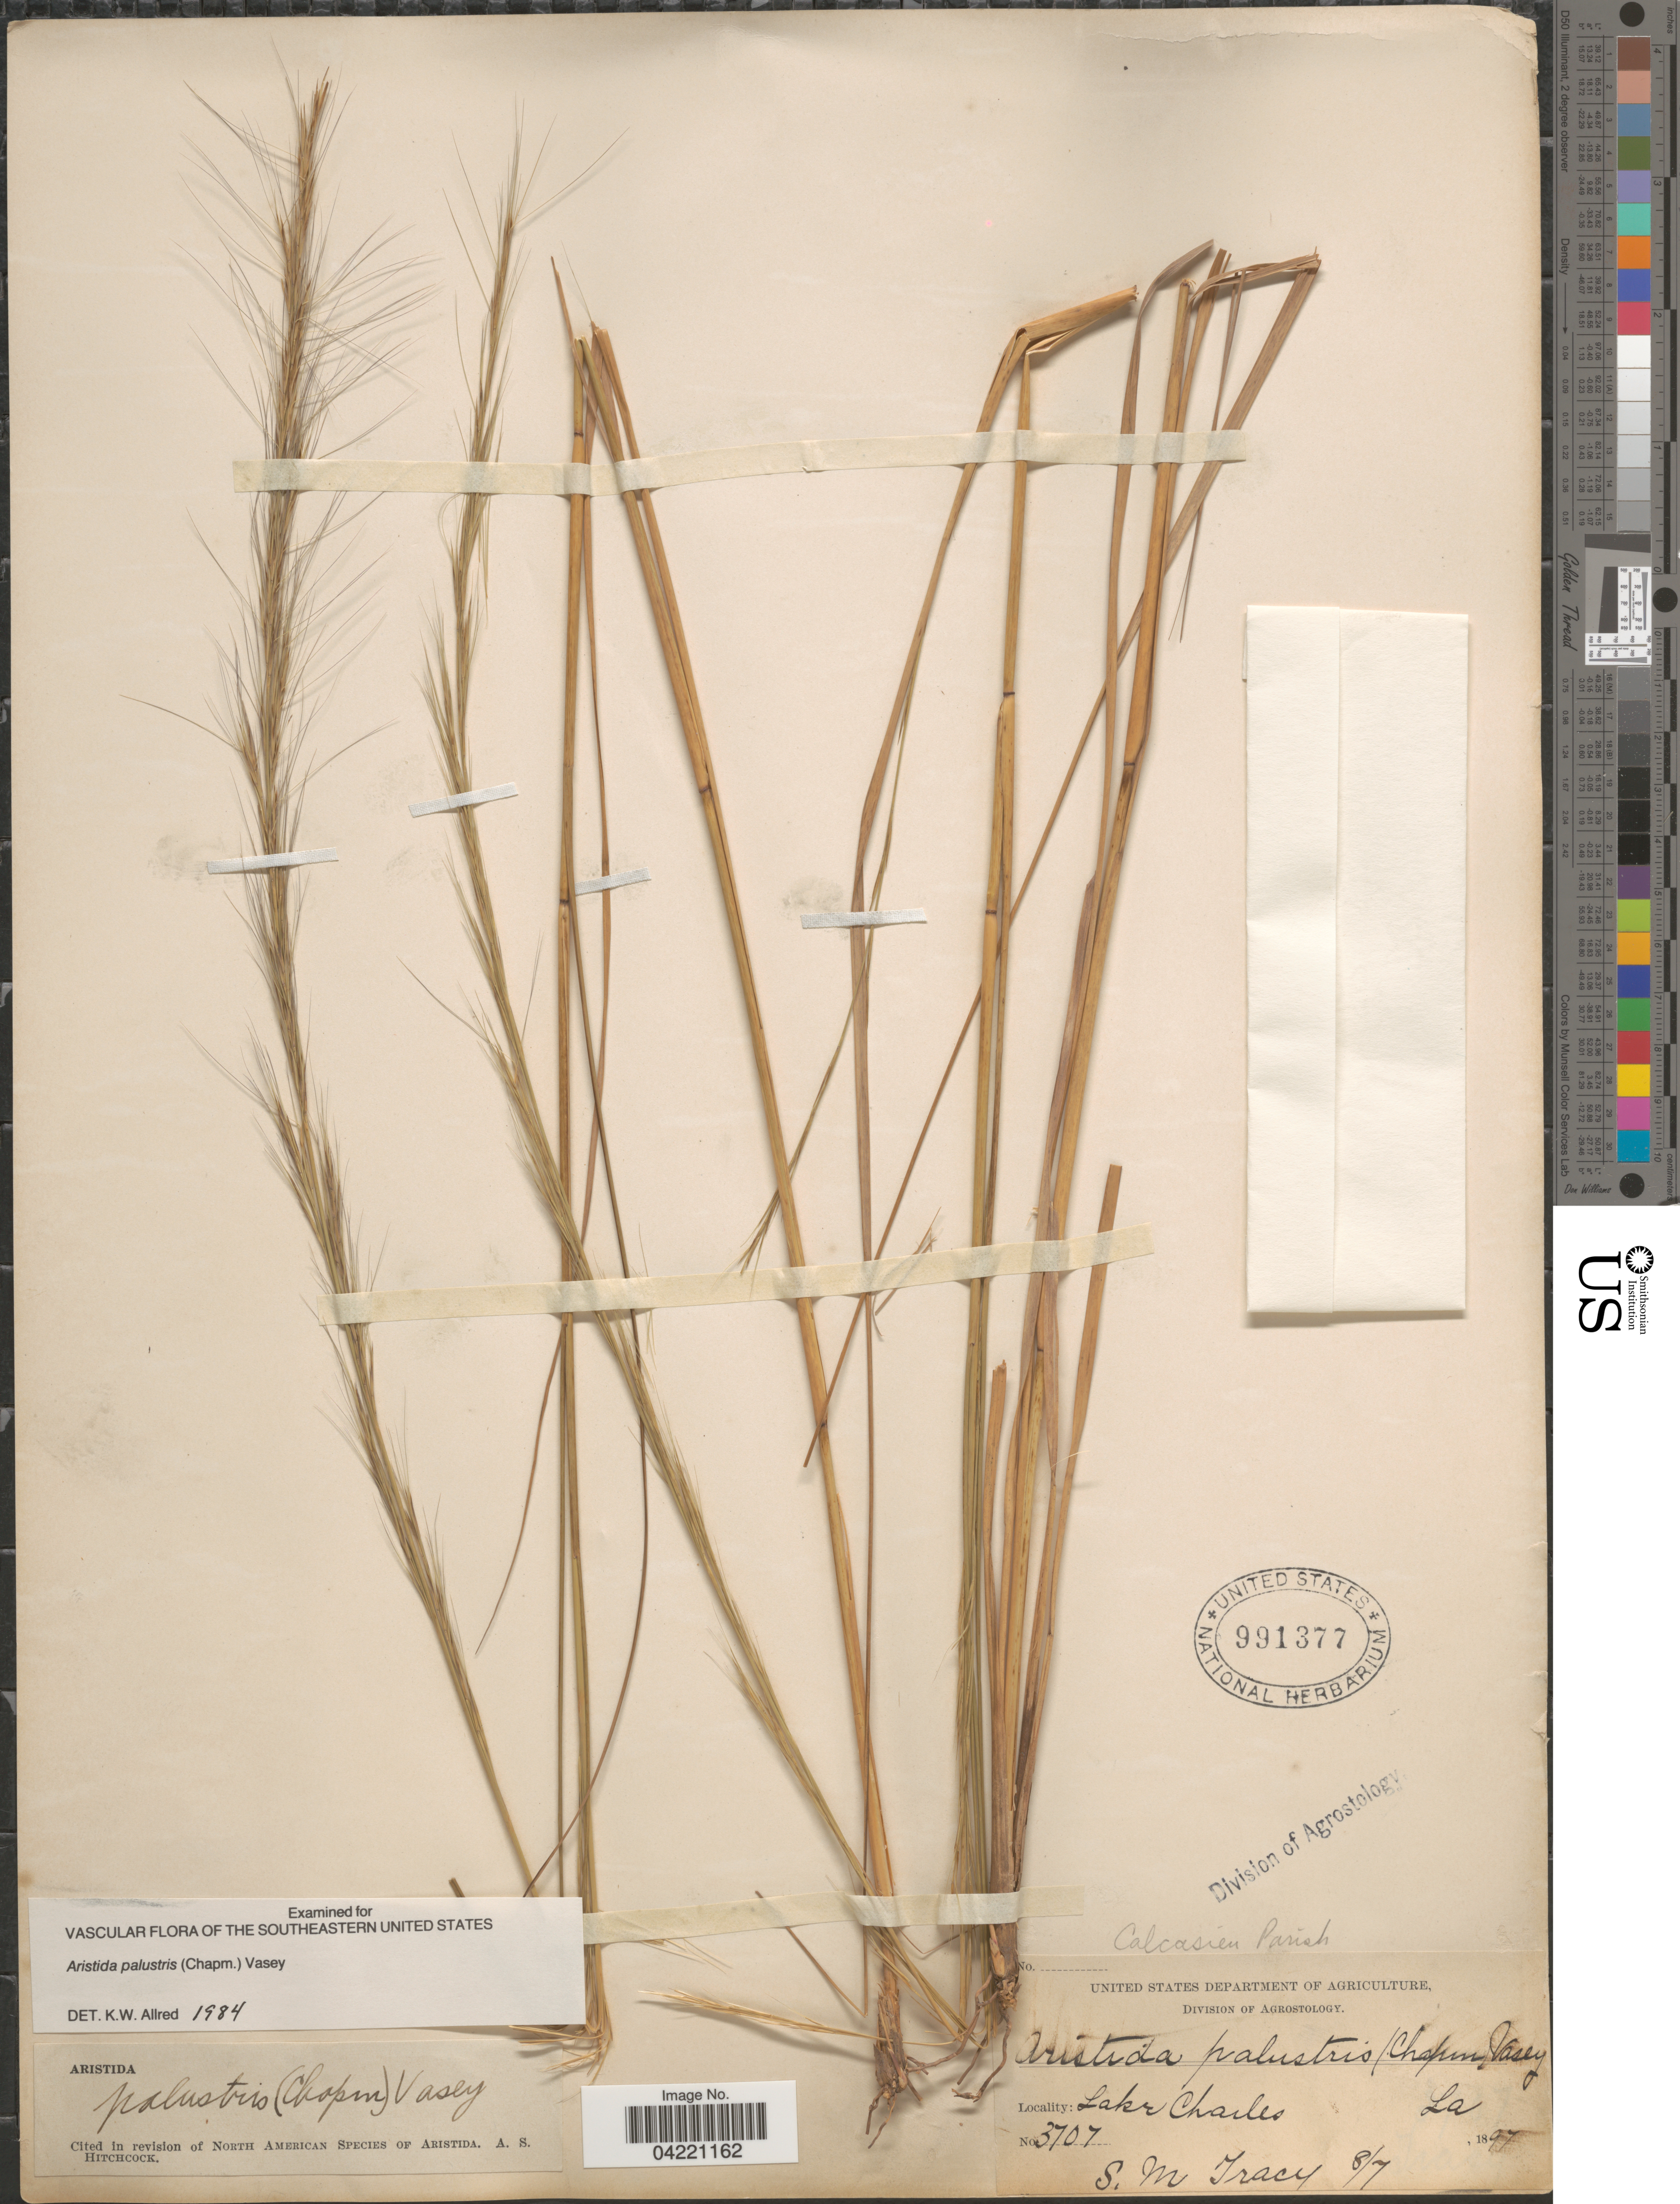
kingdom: Plantae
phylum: Tracheophyta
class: Liliopsida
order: Poales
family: Poaceae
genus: Aristida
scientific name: Aristida palustris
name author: (Chapm.) Vasey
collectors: S. M. Tracy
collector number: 3707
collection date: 1897-08-07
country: United States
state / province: Louisiana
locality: Lake Charles. Calcasieu Parish.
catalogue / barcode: US 991377